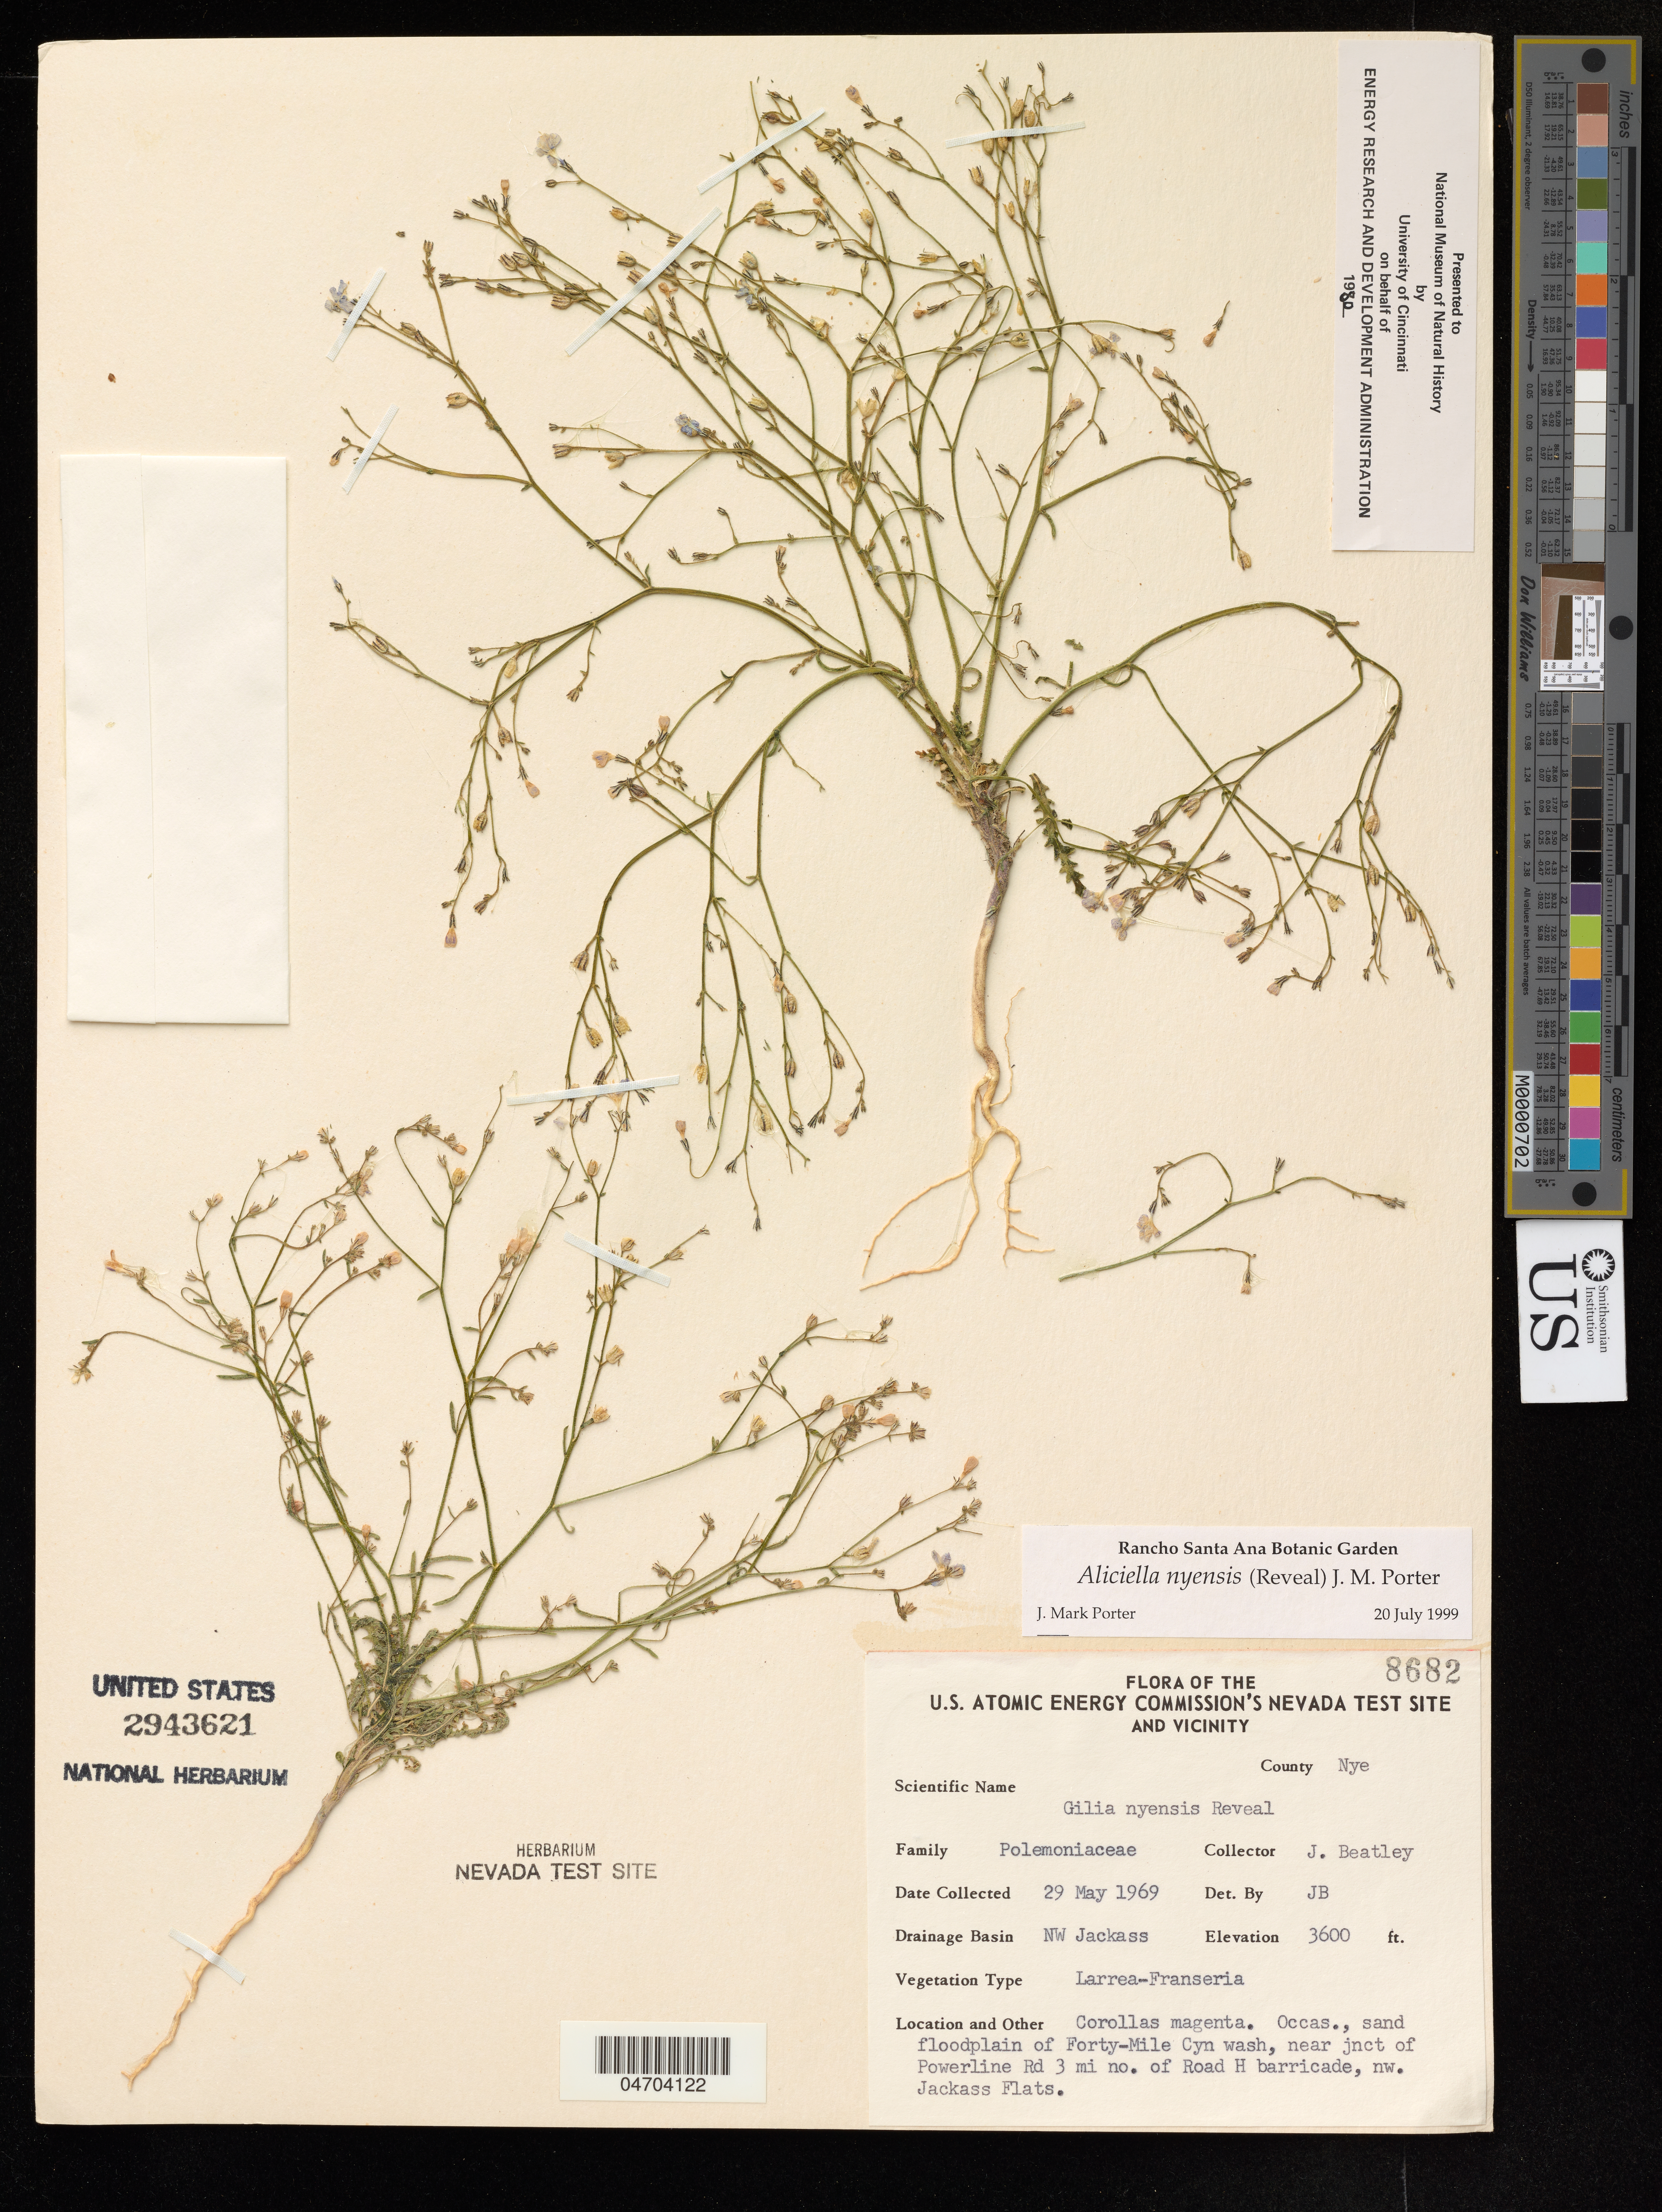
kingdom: Plantae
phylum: Tracheophyta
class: Magnoliopsida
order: Ericales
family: Polemoniaceae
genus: Aliciella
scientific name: Aliciella nyensis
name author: (Reveal) J.M. Porter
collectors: J. Beatley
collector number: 8682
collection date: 1969-05-29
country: United States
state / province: Nevada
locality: NW Jackass, Corollas magenta, Occas., sand floodplain of Forty-Mile Cyn wash, near jnct of Powerline Rd 3 mi no. of Road H barricade, nw. Jackass Flats.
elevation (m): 1097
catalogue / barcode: US 2943621